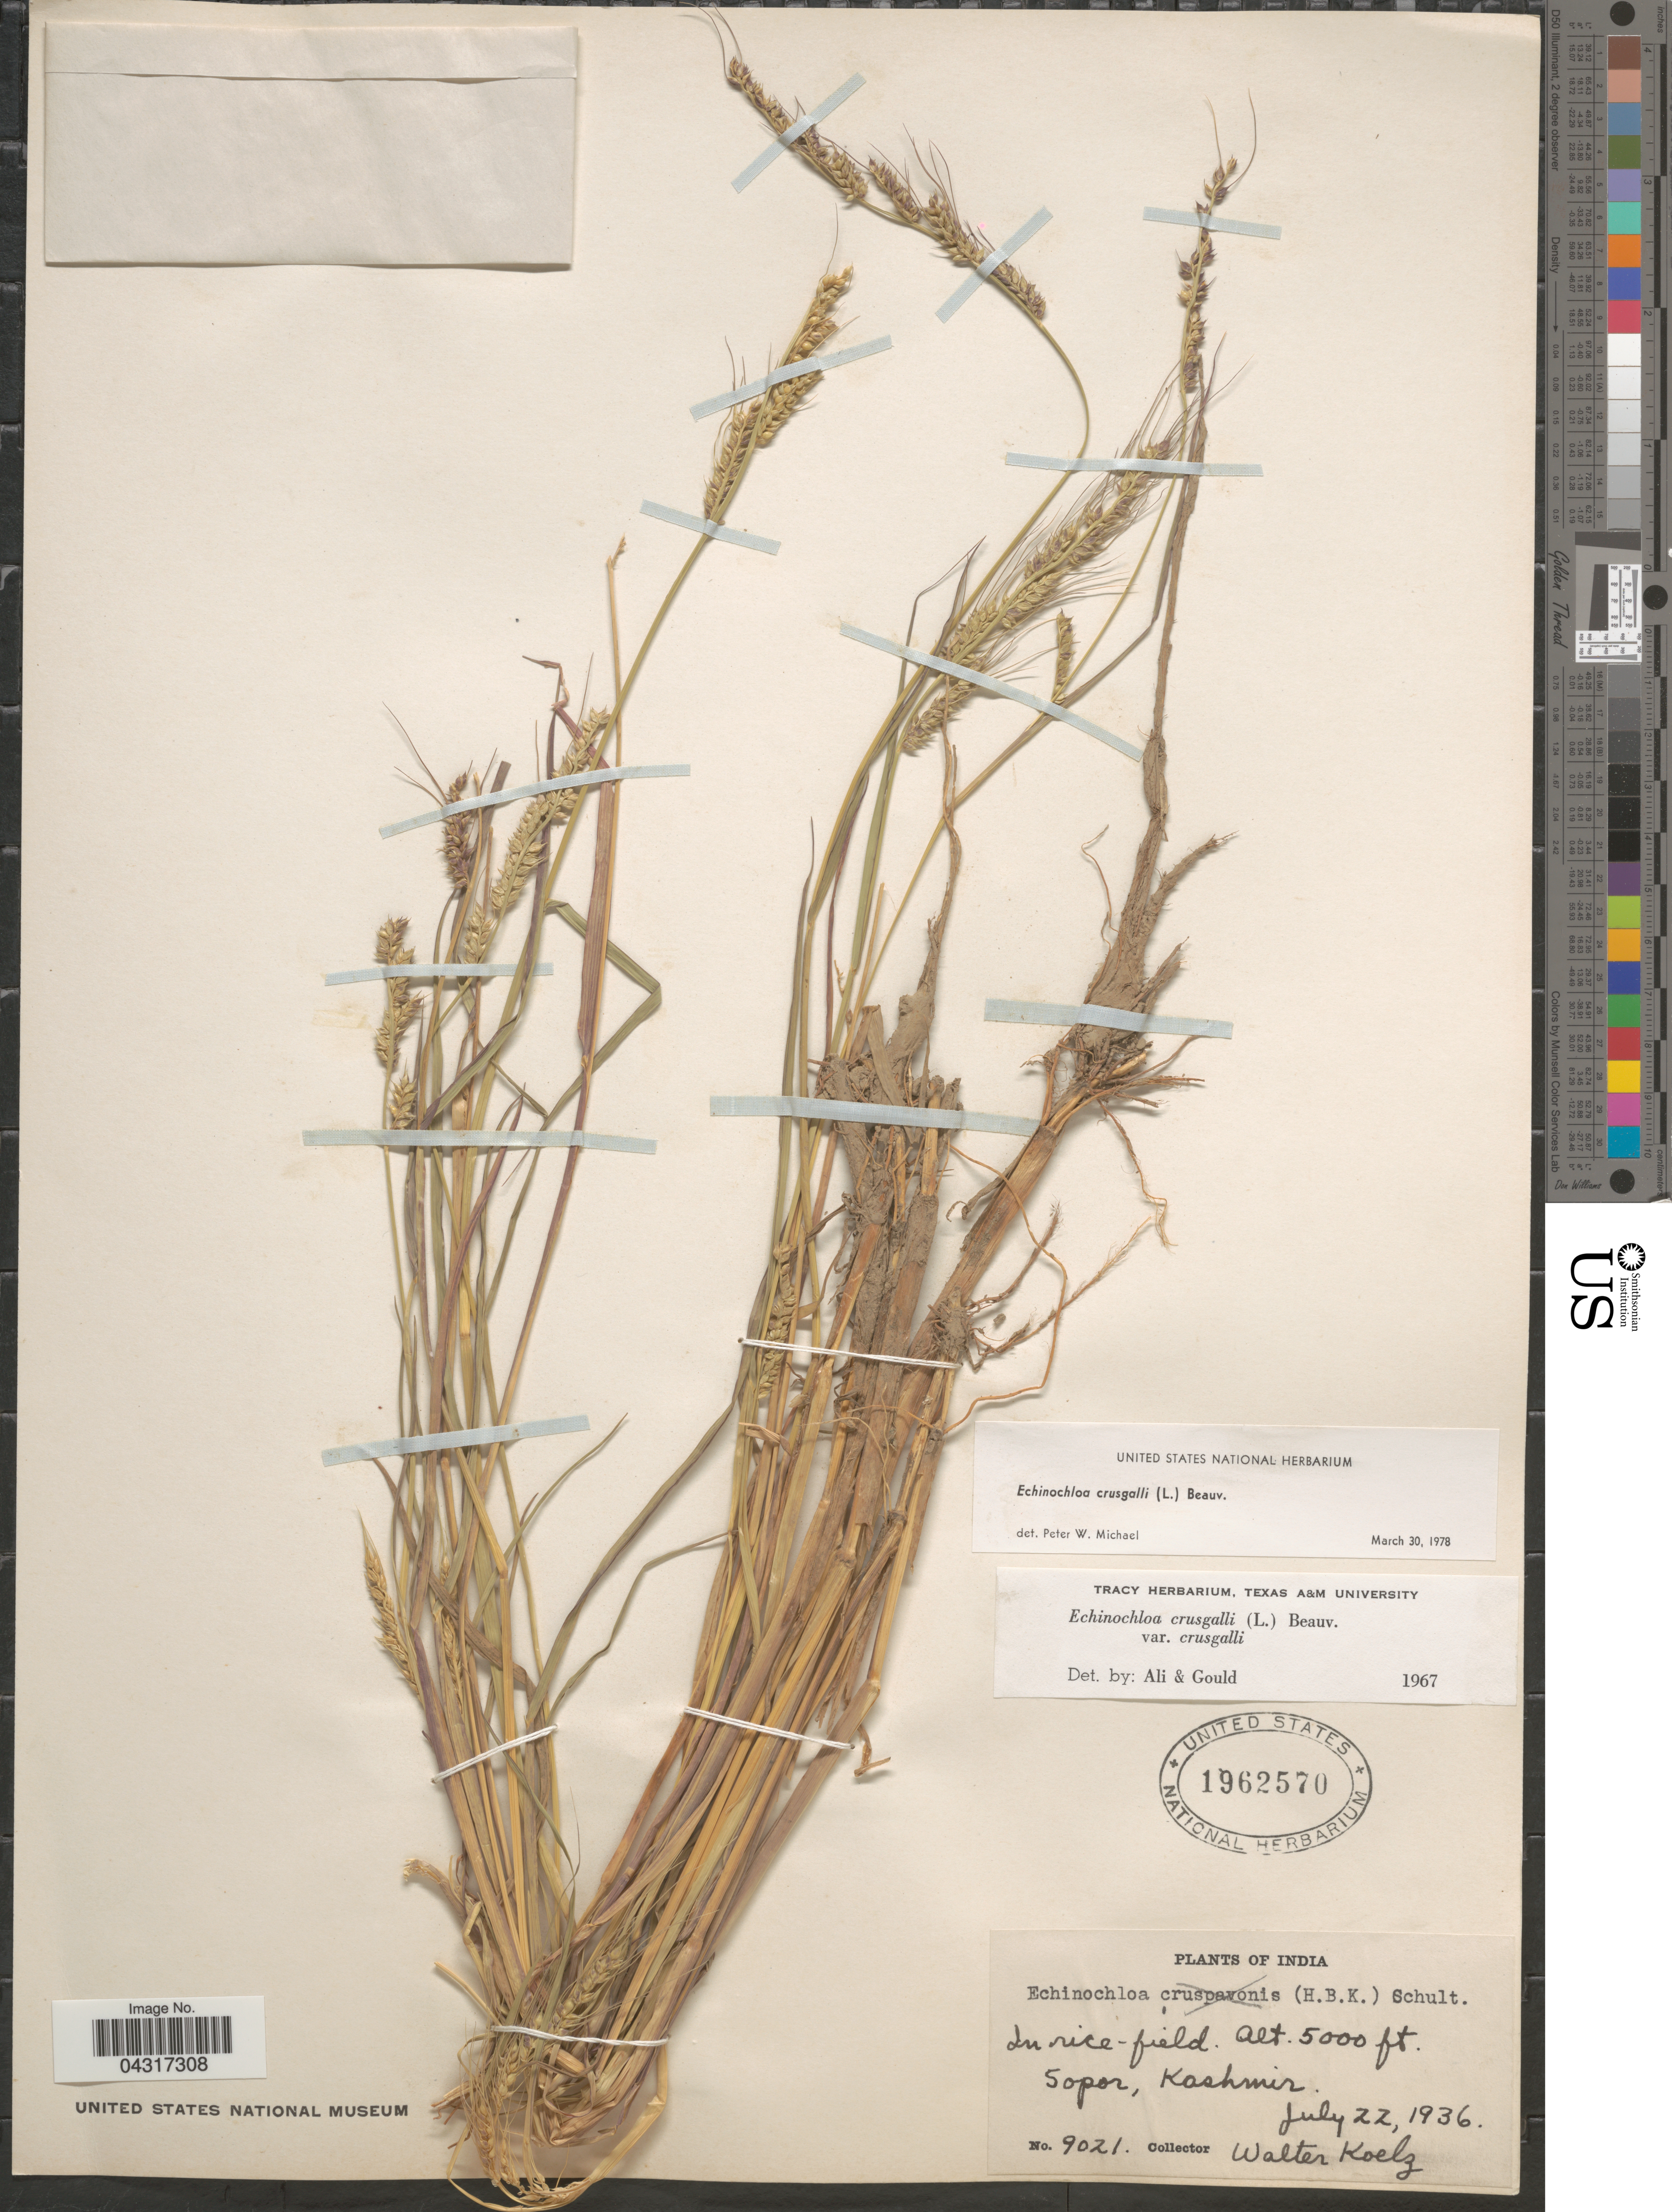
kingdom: Plantae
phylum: Tracheophyta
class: Liliopsida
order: Poales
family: Poaceae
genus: Echinochloa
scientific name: Echinochloa crus-galli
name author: (L.) P. Beauv.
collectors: W. N. Koelz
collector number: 9021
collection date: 1936-07-22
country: India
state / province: Jammu and Kashmir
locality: In rice-field. Sopor, Kashmir.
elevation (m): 1524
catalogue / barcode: US 1962570